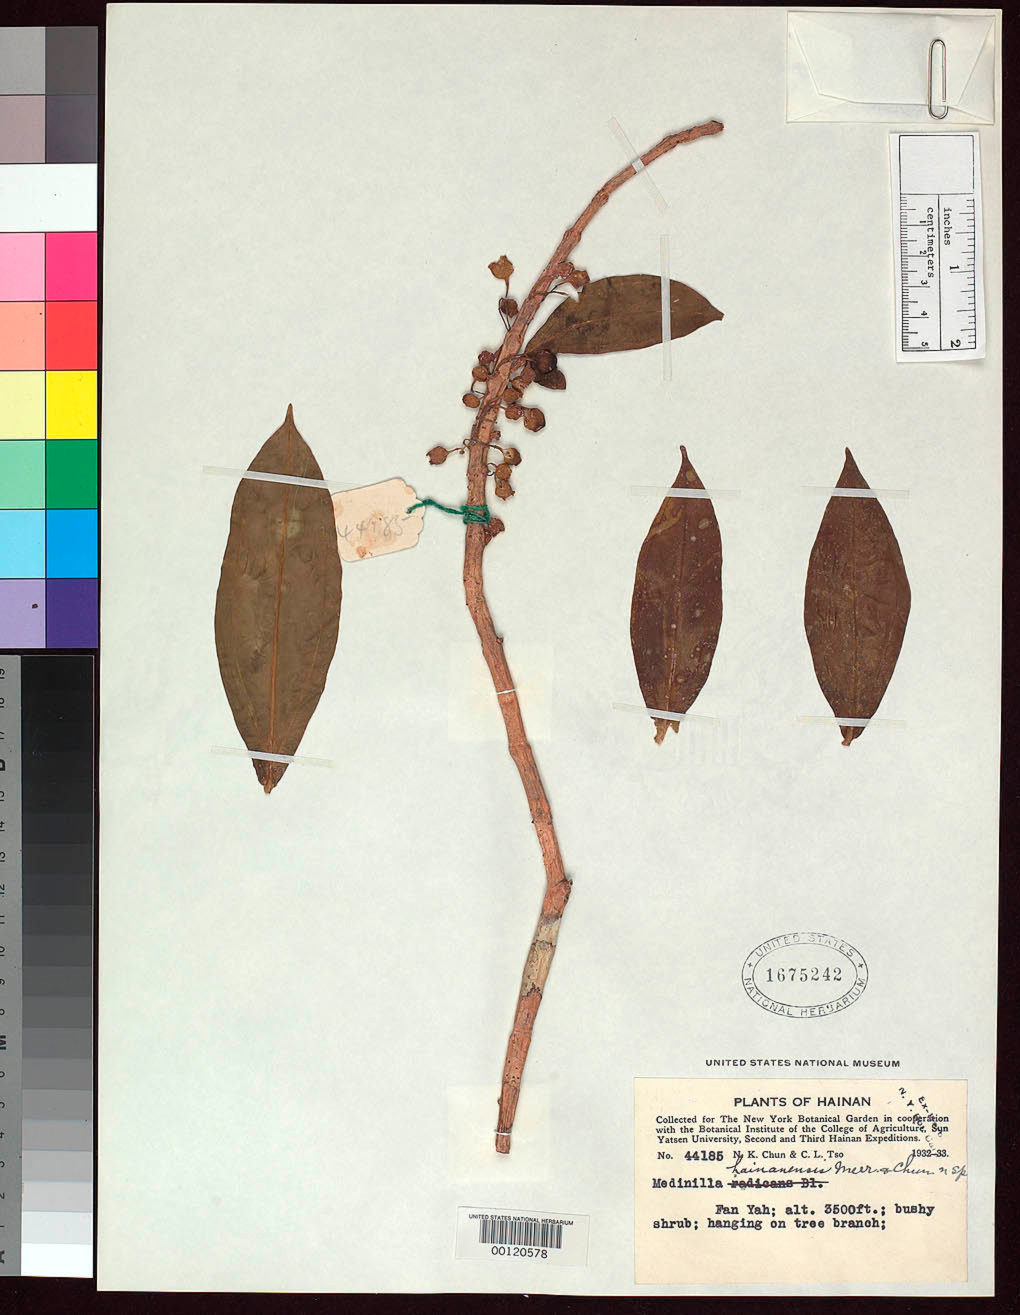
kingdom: Plantae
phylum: Tracheophyta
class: Magnoliopsida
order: Myrtales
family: Melastomataceae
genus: Medinilla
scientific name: Medinilla hainanensis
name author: Merr. & Chun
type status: Isotype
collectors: N. K. Chun & C. Tso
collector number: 44185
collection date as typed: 27 Oct 1932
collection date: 1932-10-27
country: China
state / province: Hainan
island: Hainan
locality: Fanya, Ngchi Ling.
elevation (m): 1000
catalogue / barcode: US 1675242